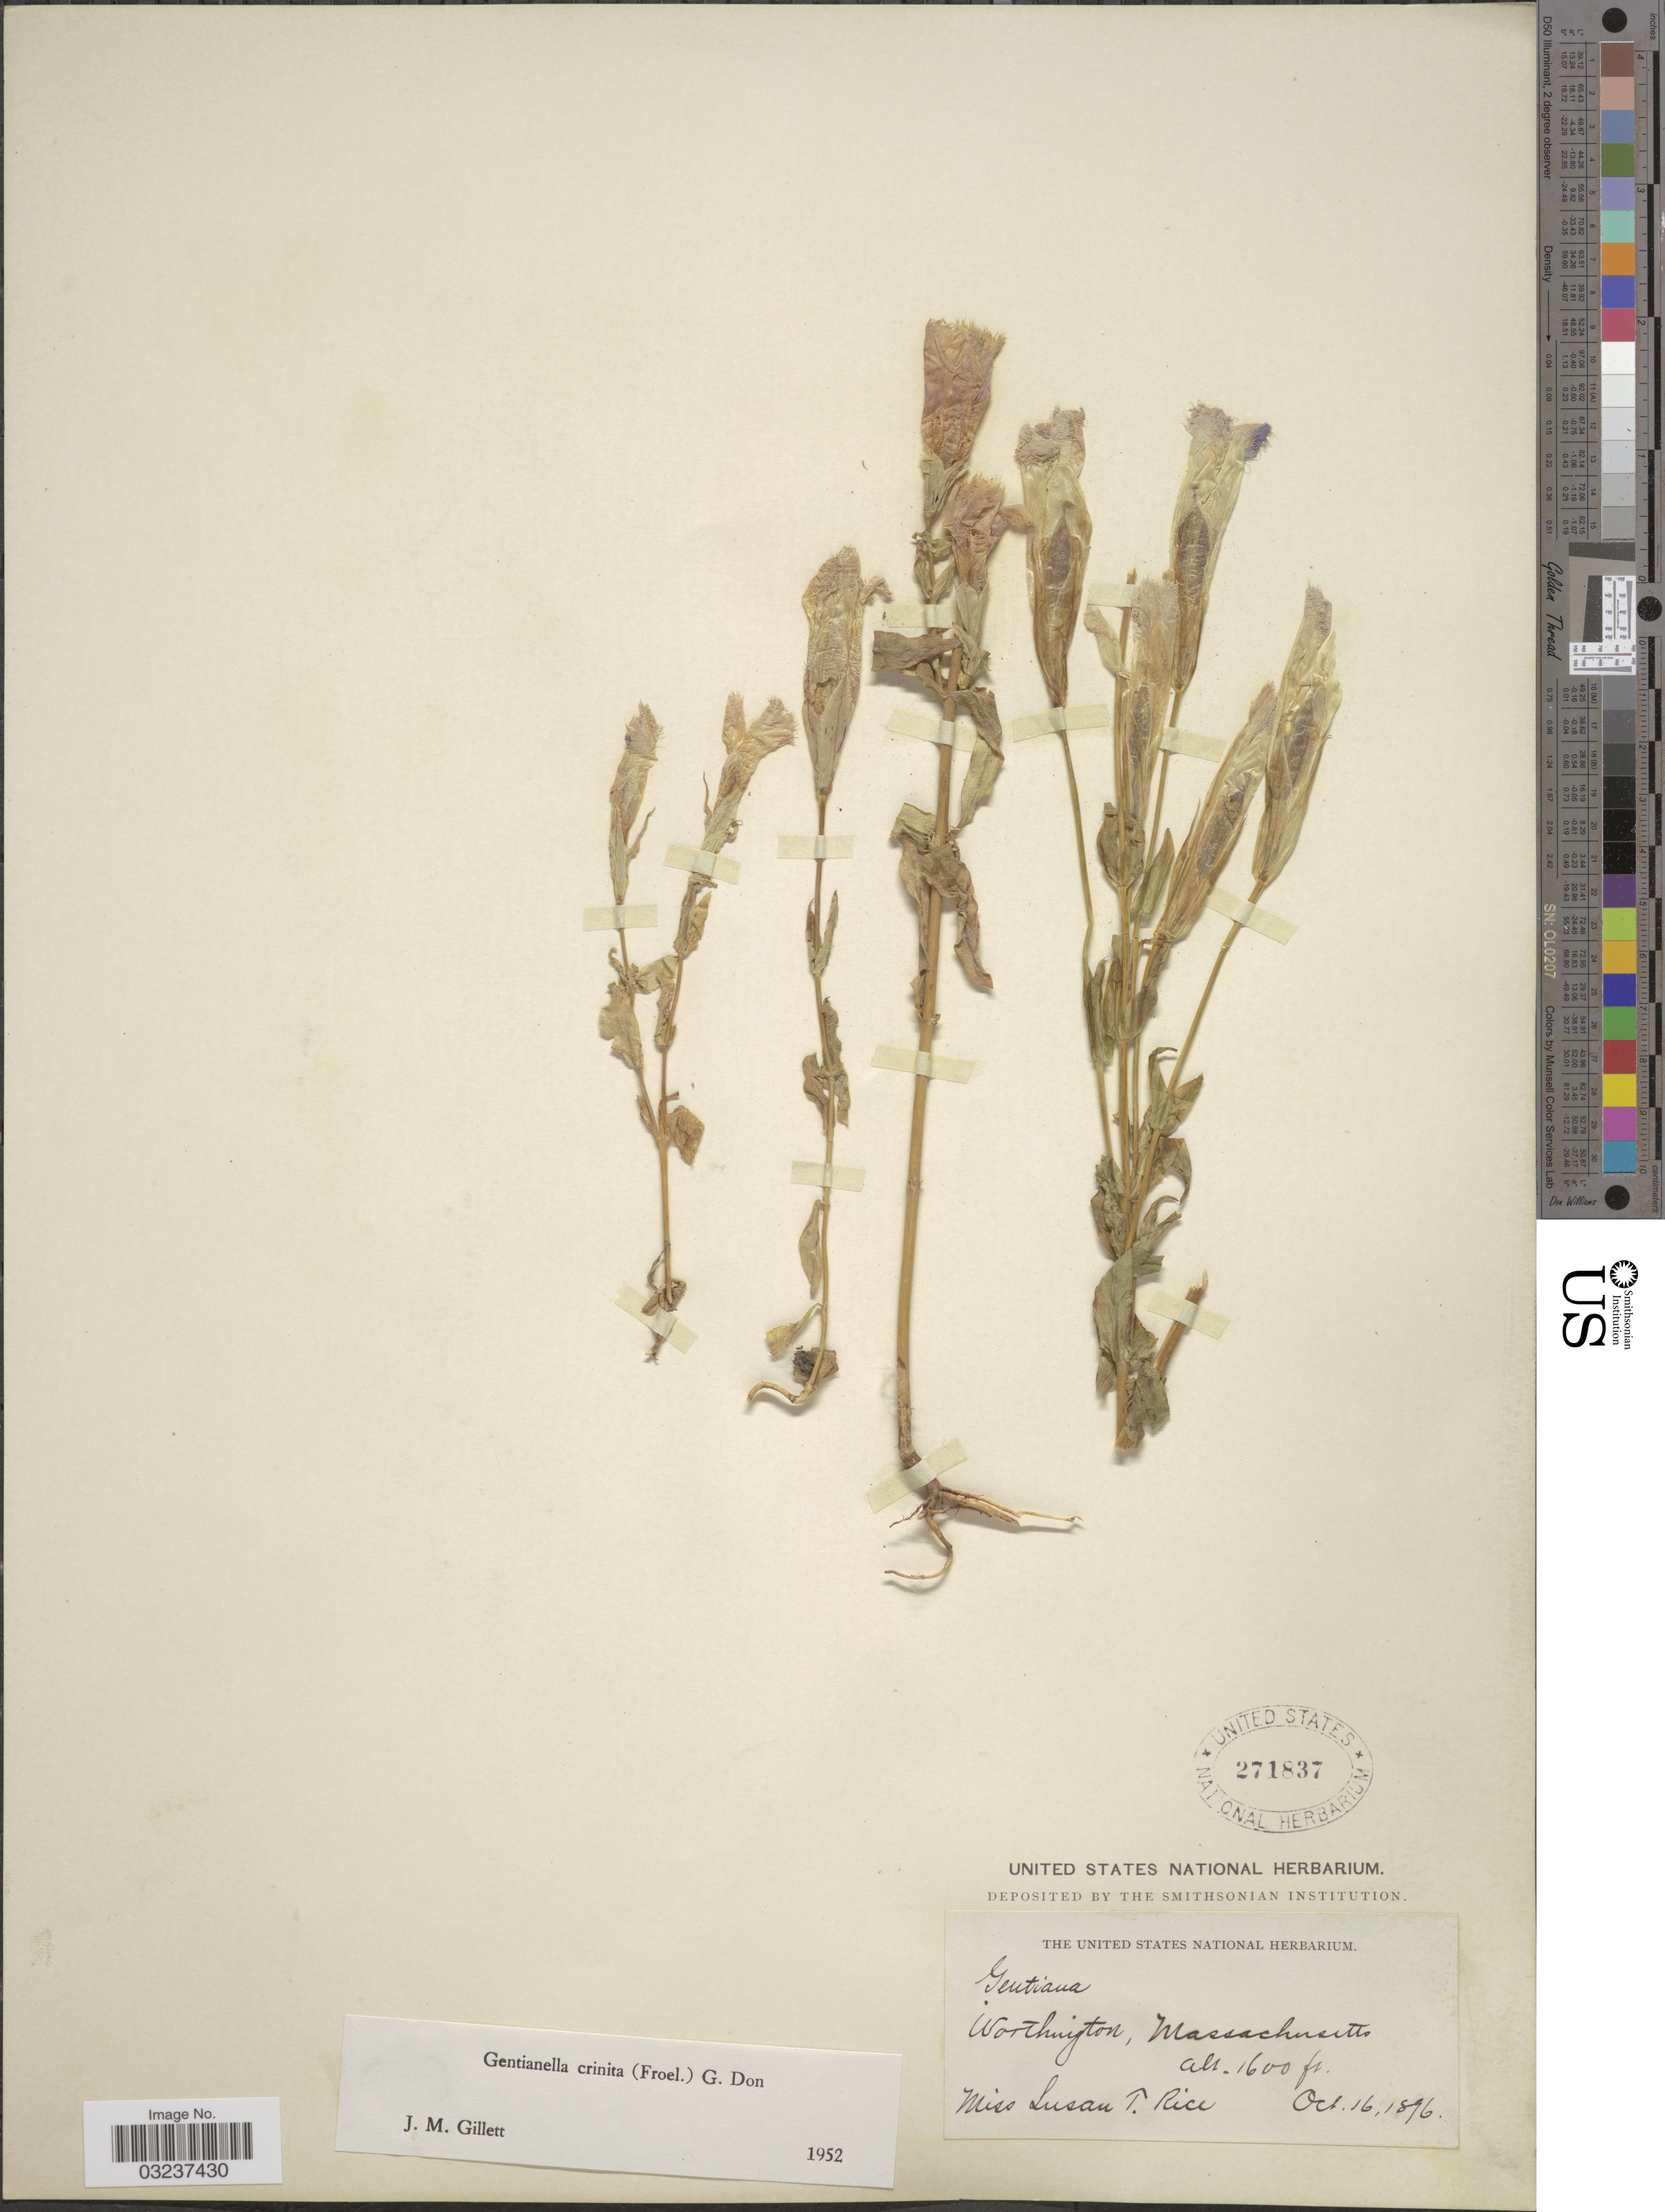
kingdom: Plantae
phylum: Tracheophyta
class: Magnoliopsida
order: Gentianales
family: Gentianaceae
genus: Gentianella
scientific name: Gentianella crinita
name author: (Froel.) G. Don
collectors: S. Rice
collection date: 1896-10-16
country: United States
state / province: Massachusetts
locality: Worthington.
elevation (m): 488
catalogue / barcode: US 271837